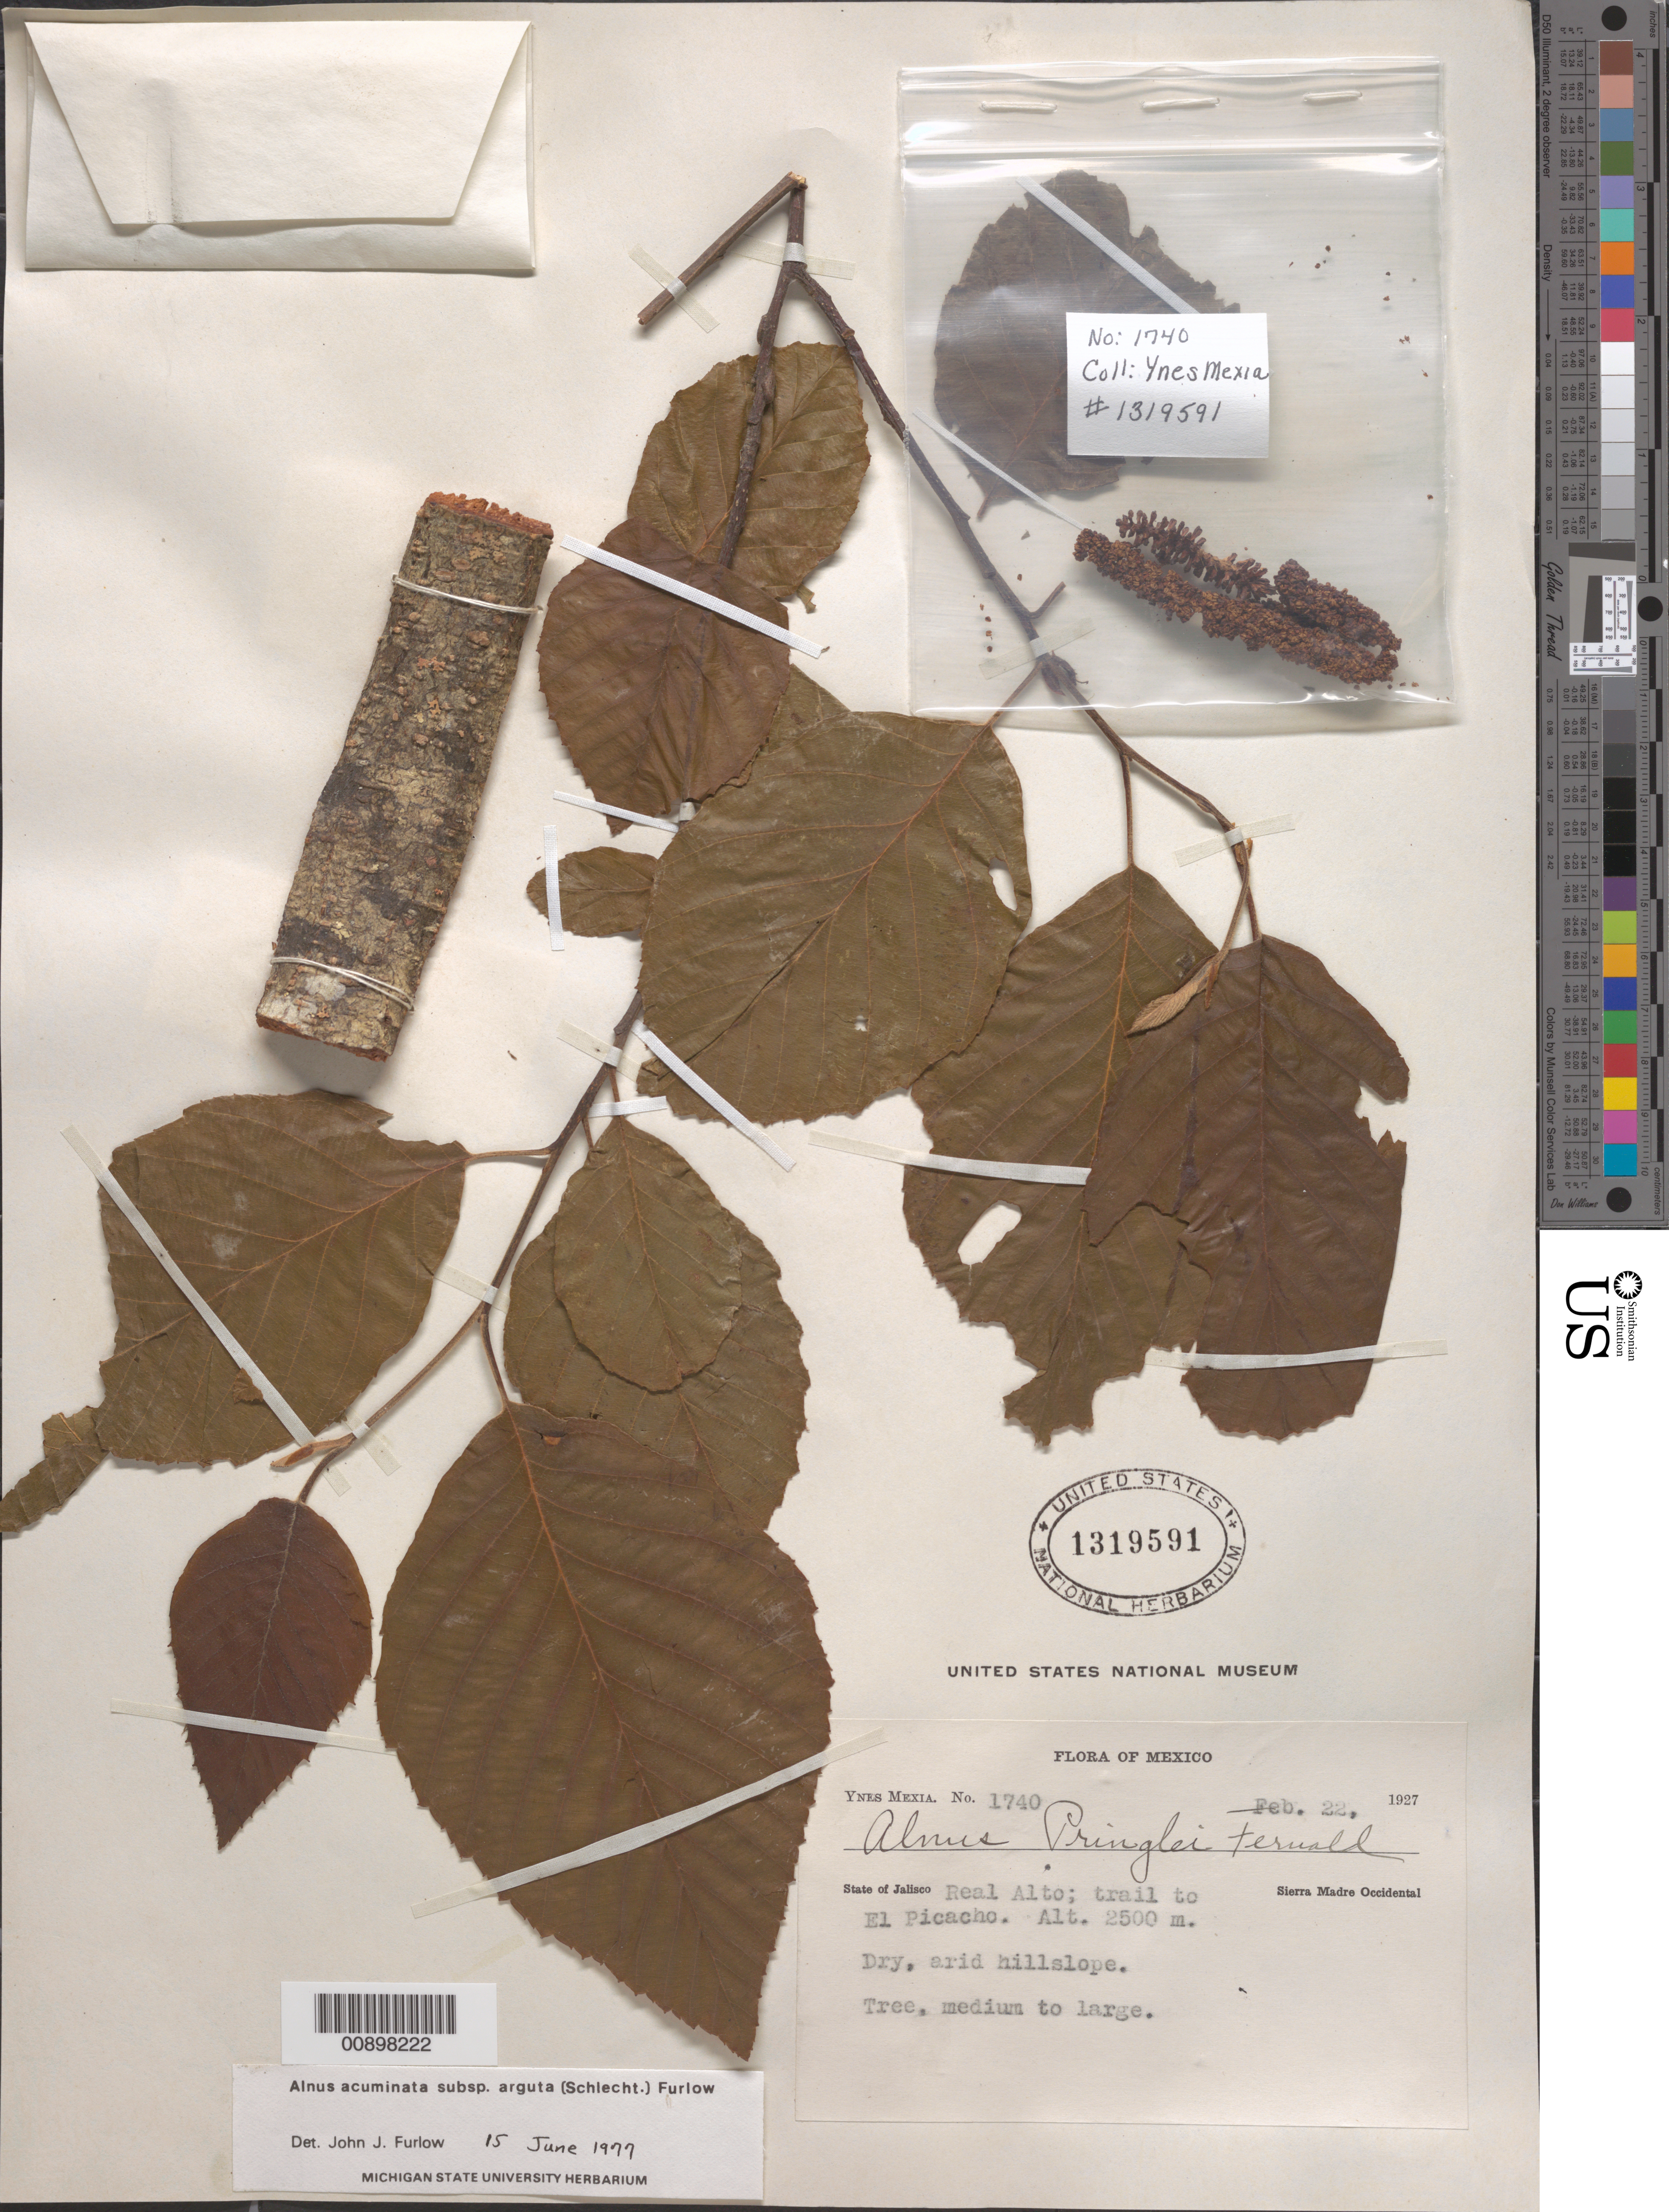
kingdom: Plantae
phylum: Tracheophyta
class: Magnoliopsida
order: Fagales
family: Betulaceae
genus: Alnus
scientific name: Alnus acuminata subsp. arguta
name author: (Schltdl.) Furlow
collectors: Y. Mexia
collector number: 1740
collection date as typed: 22 Feb 1927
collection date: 1927-02-22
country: Mexico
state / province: Jalisco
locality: Real Alto; trail to El Picacho. State of Jalisco. Sierra Madre Occidental.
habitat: Dry, arid hillslope.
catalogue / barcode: US 1319591